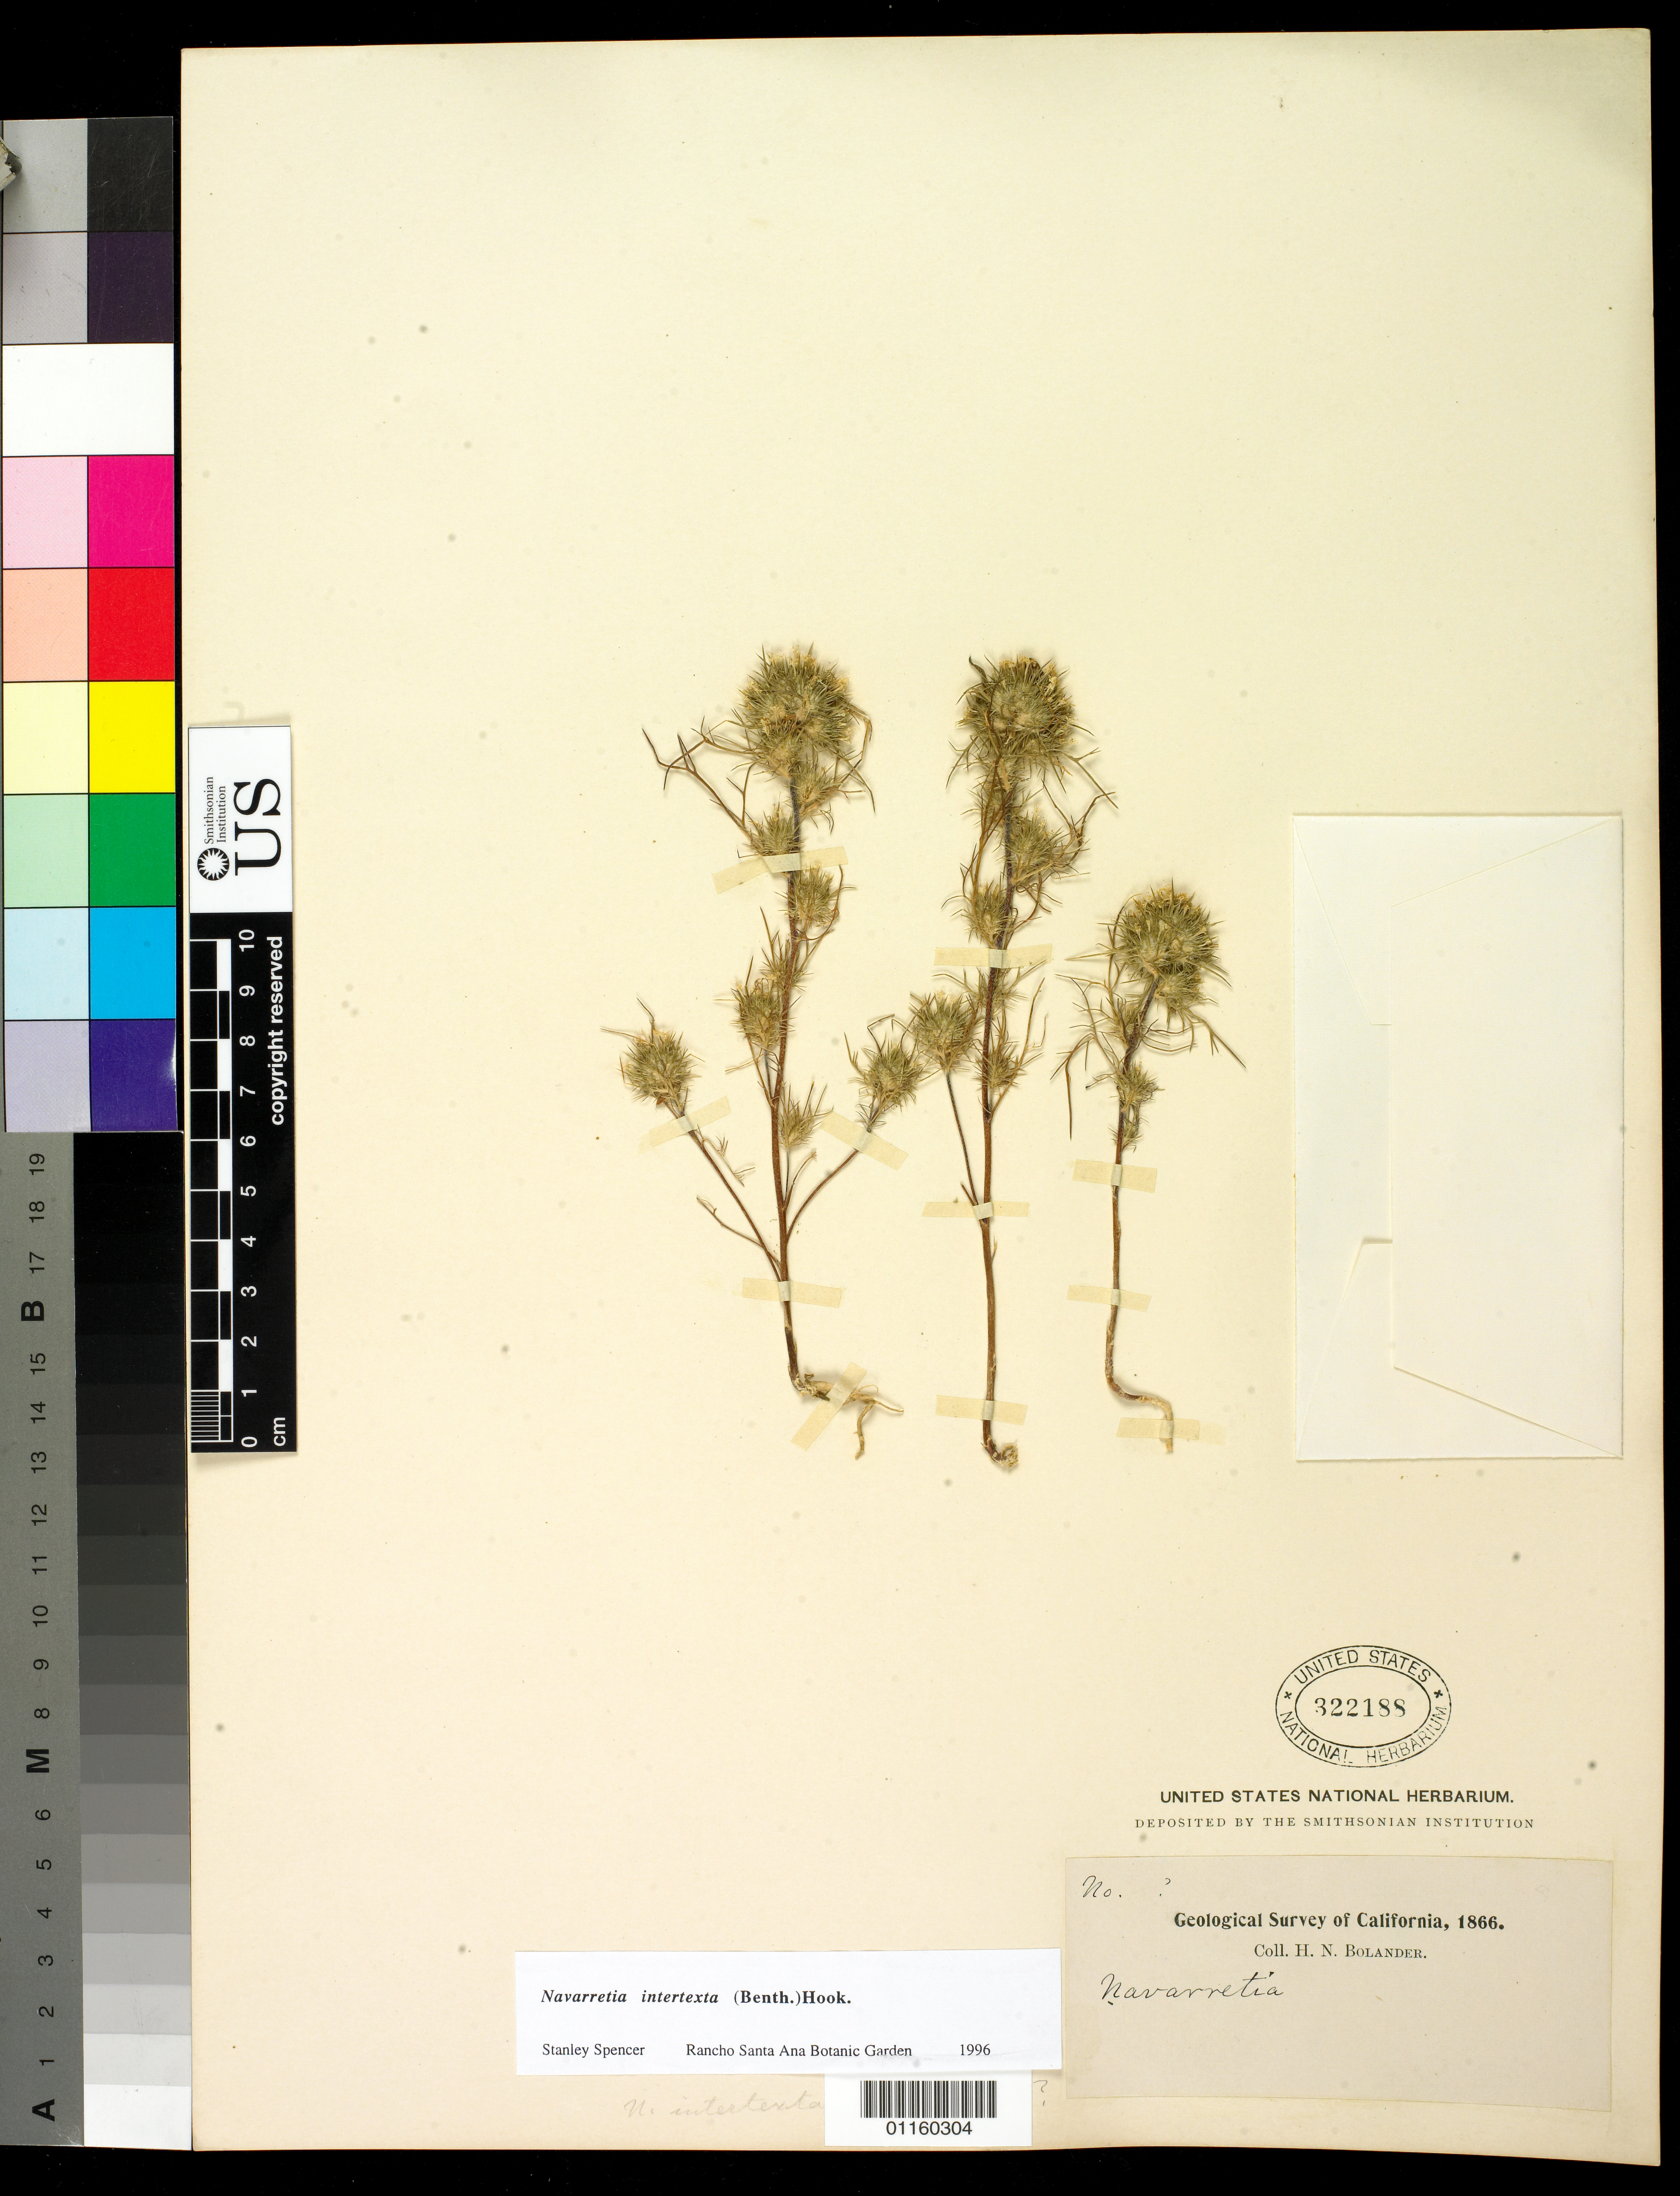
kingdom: Plantae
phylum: Tracheophyta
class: Magnoliopsida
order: Ericales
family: Polemoniaceae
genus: Navarretia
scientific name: Navarretia intertexta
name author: (Benth.) Hook.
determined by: Spencer, S. C.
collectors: H. Bolander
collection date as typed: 1866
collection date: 1866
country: United States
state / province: California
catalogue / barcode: US 322188